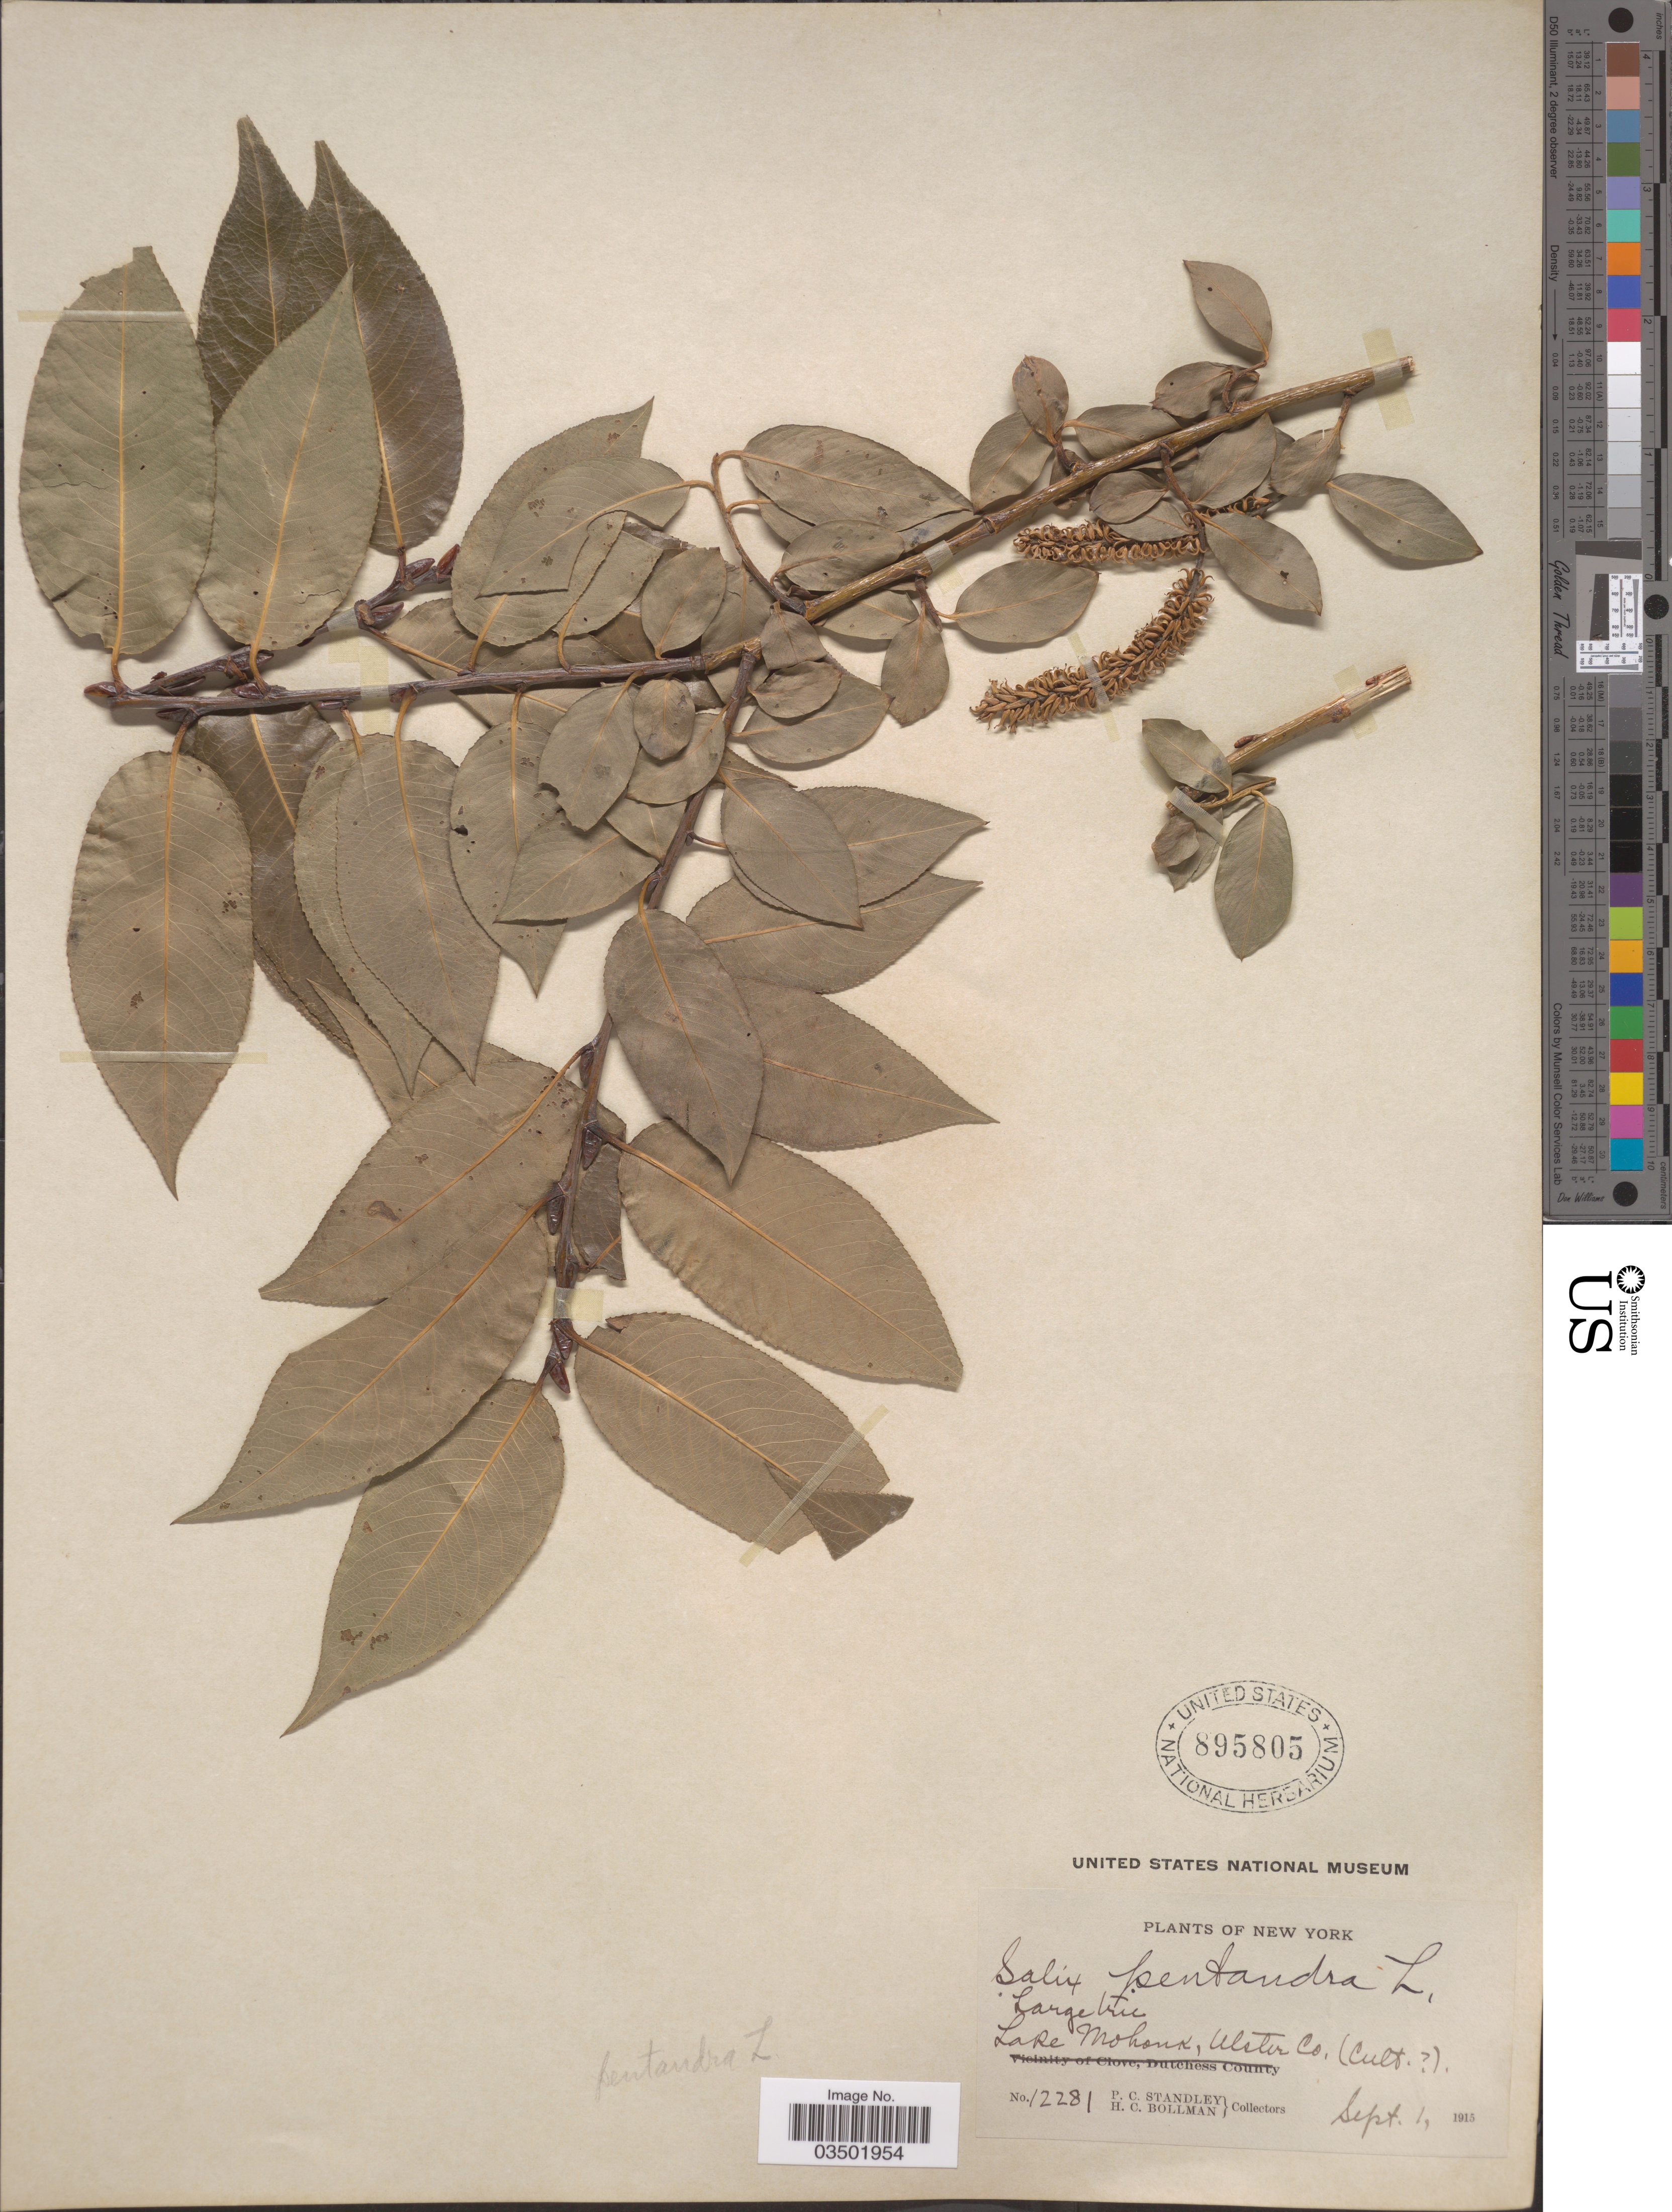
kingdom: Plantae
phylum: Tracheophyta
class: Magnoliopsida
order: Malpighiales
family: Salicaceae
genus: Salix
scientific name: Salix pentandra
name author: L.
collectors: P. C. Standley & H. C. Bollman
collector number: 12281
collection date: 1915-09-01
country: United States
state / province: New York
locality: Lake Mohonk, Ulster Co.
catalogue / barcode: US 895805